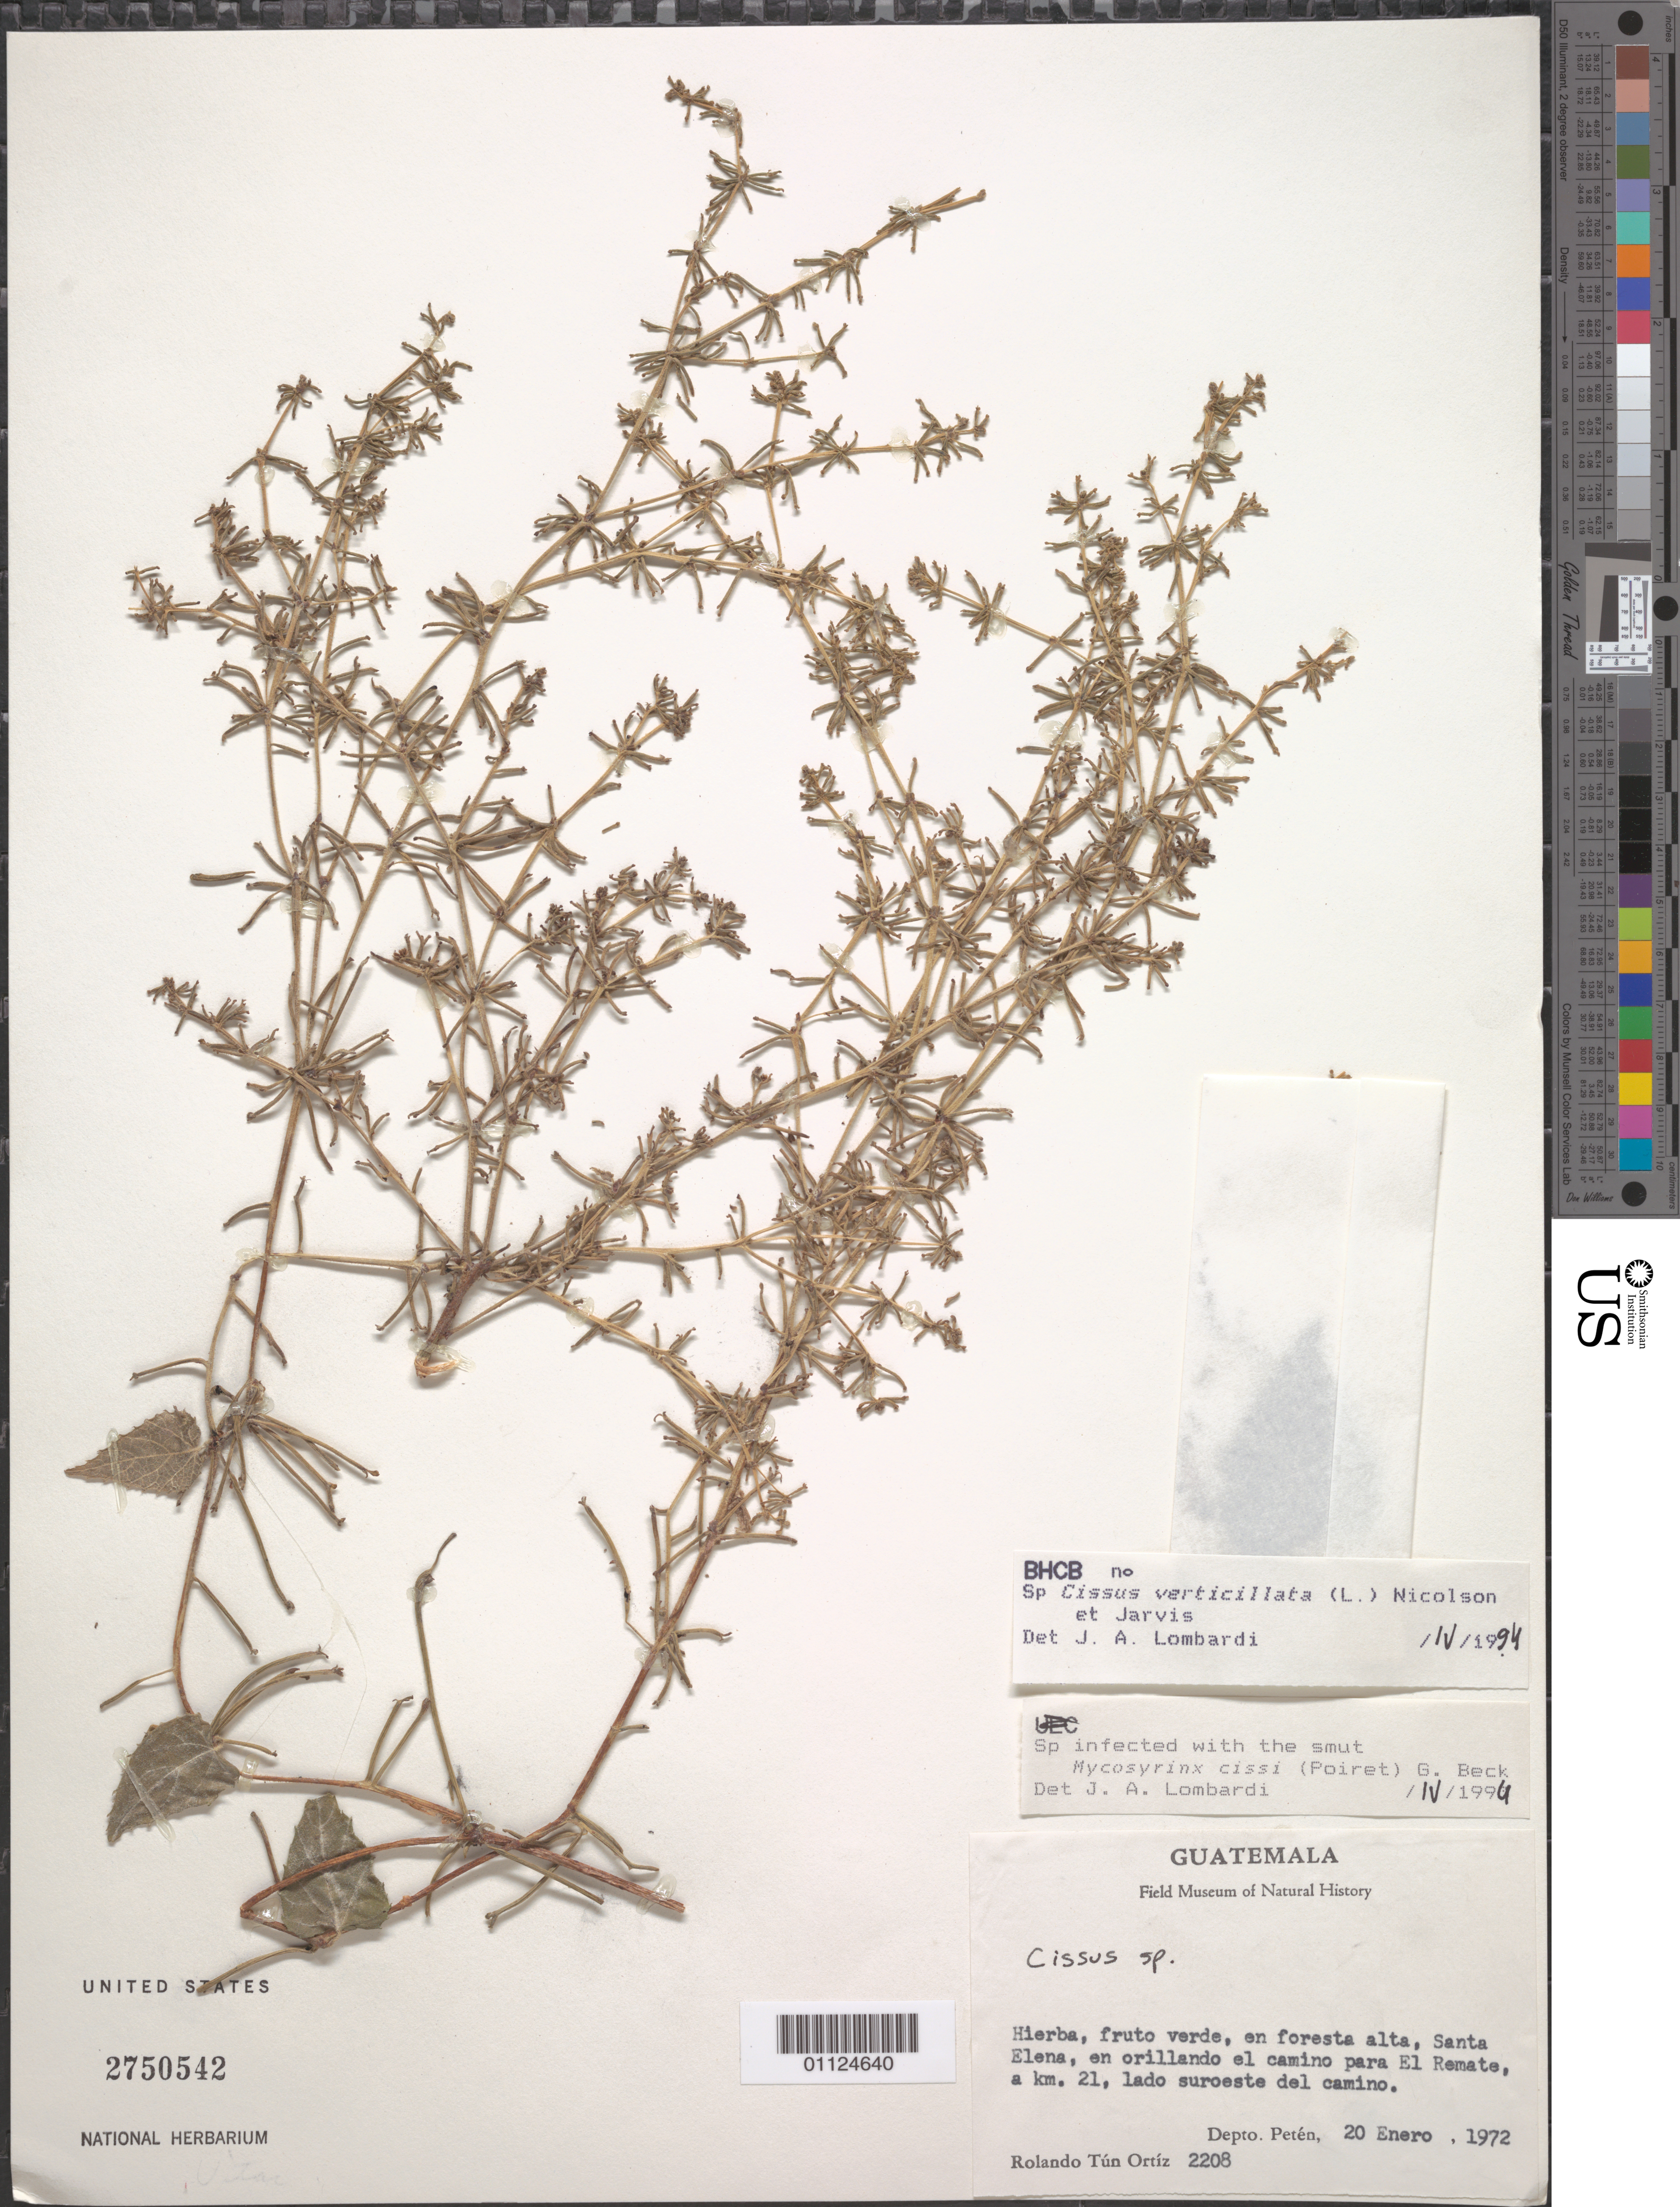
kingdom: Plantae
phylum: Tracheophyta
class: Magnoliopsida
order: Vitales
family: Vitaceae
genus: Cissus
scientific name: Cissus verticillata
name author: (L.) Nicolson & C.E. Jarvis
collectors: R. Tún Ortiz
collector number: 2208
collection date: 1972-01-20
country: Guatemala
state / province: El Petén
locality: Santa Elena, en orillando el camino para El Remate, a km 21, lado suroeste del camino.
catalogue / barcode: US 2750542